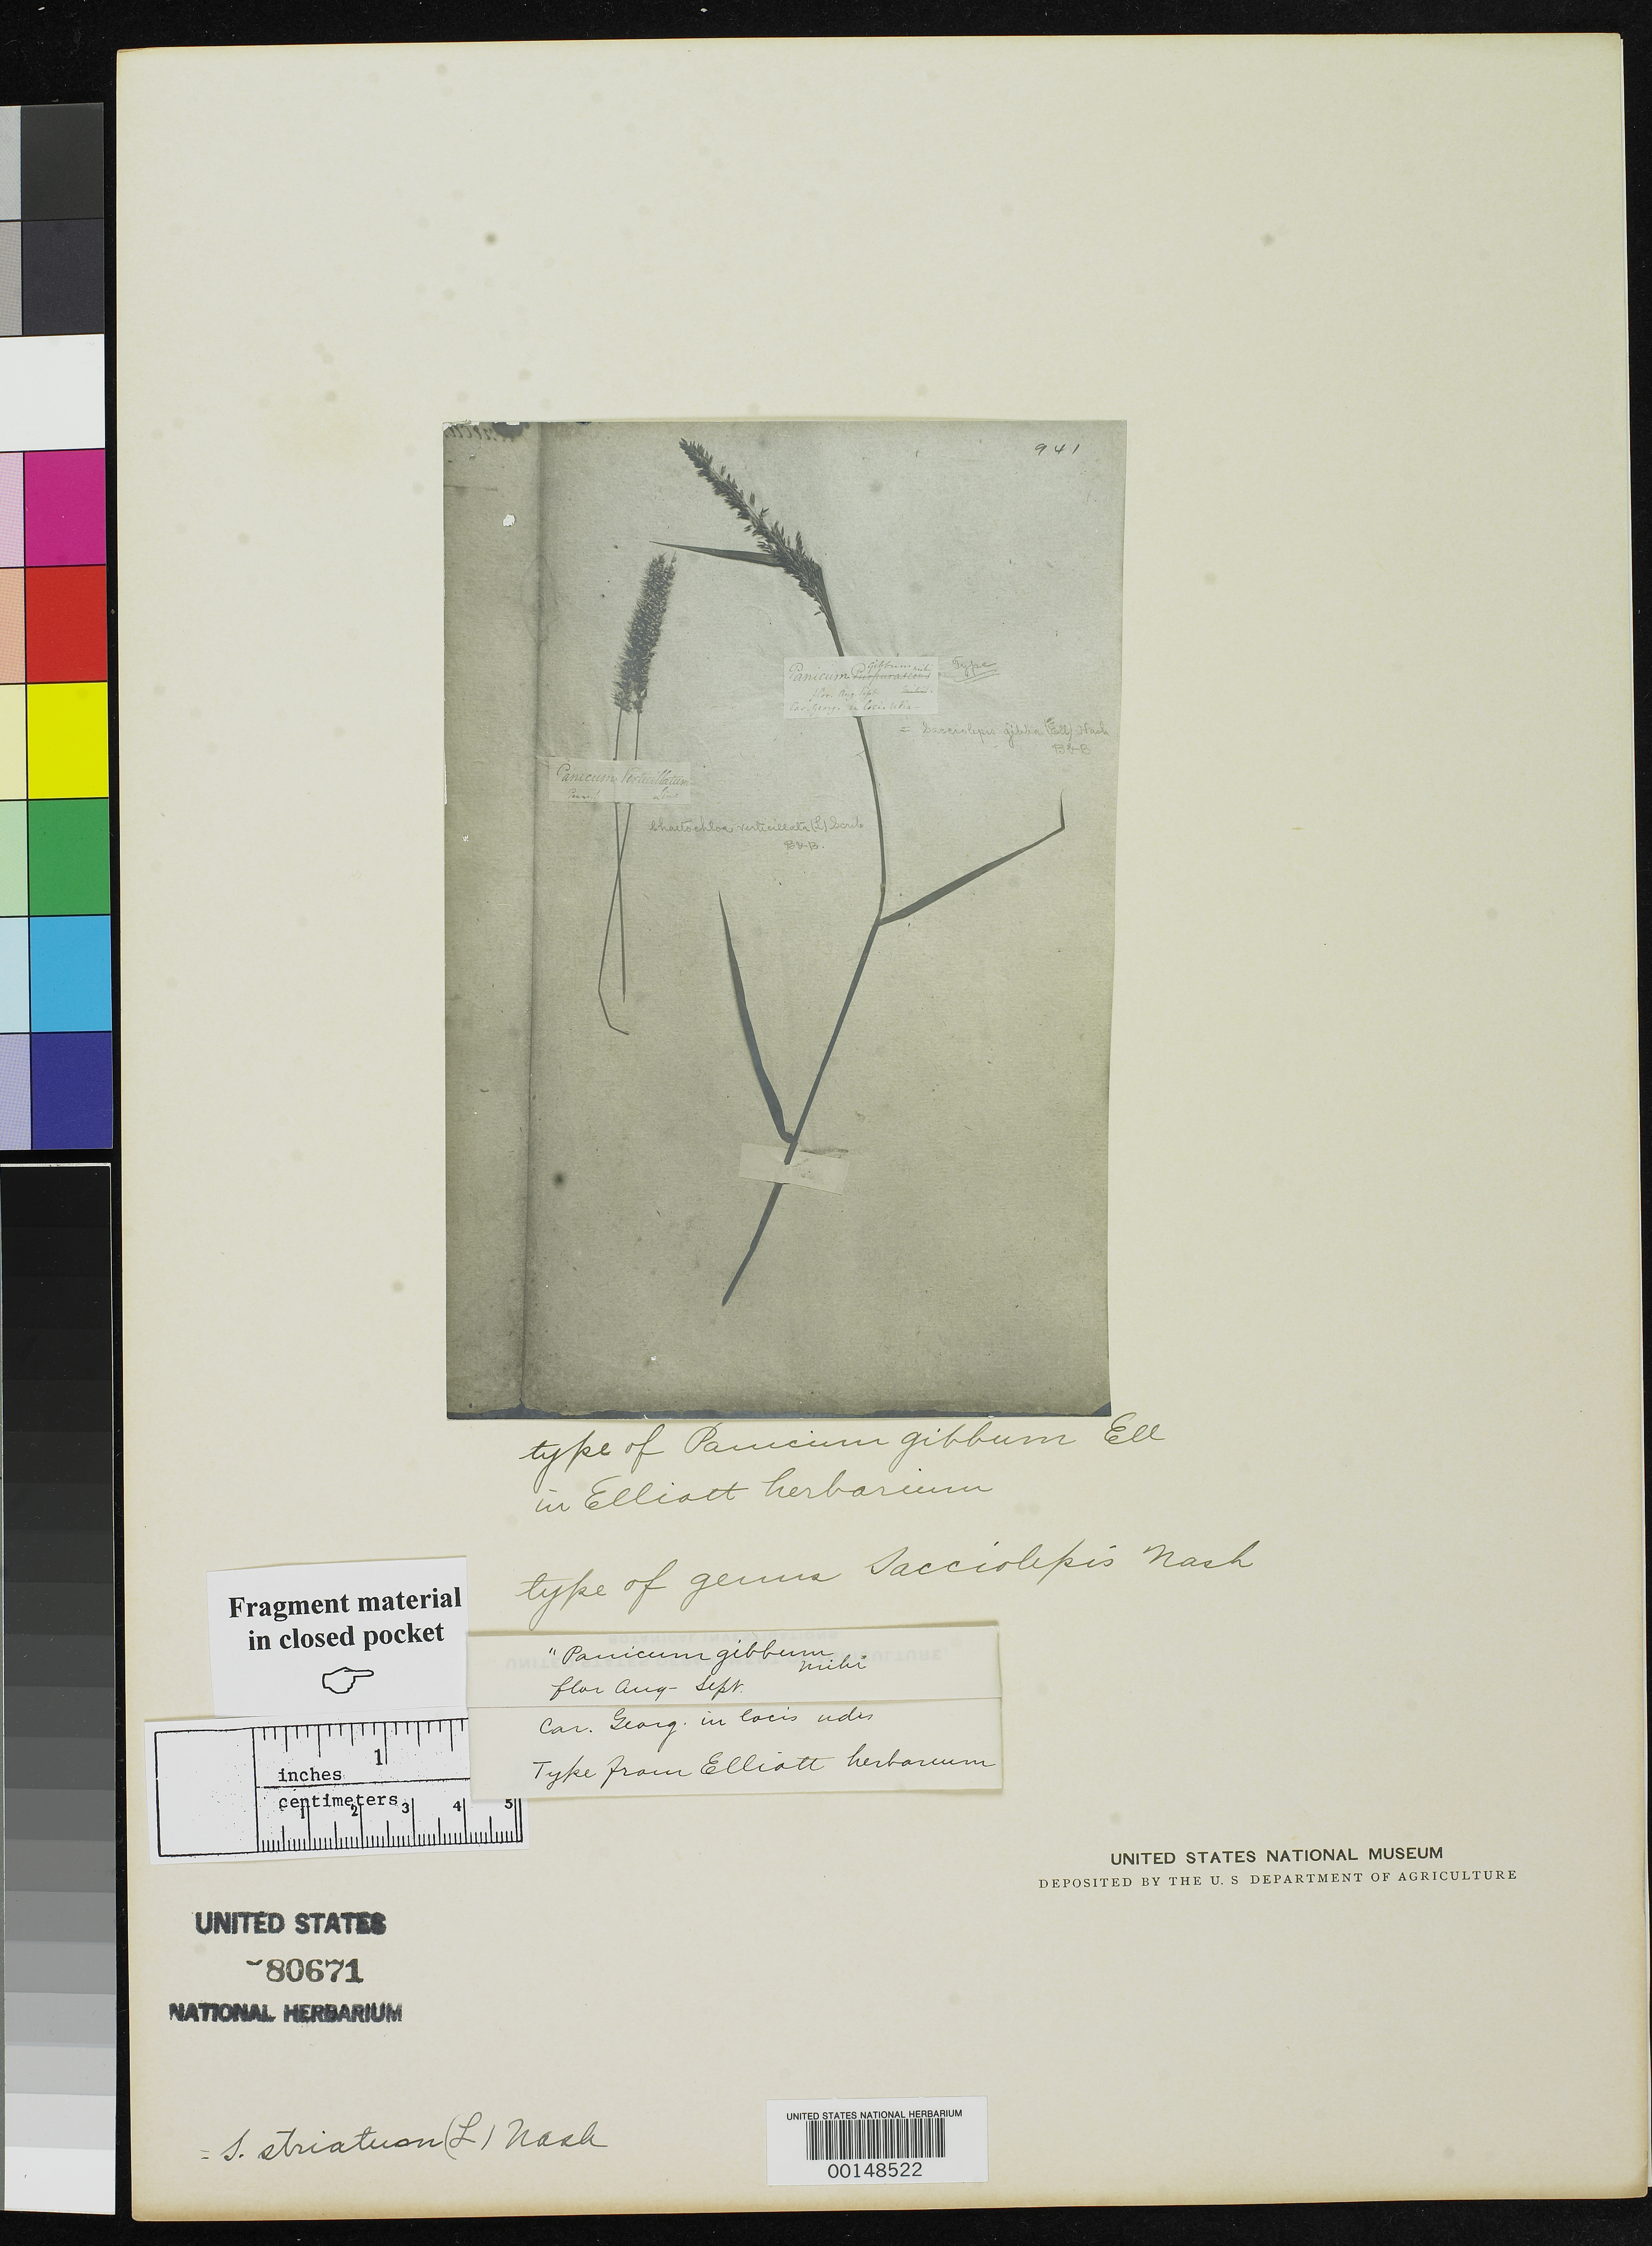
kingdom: Plantae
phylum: Tracheophyta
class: Liliopsida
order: Poales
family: Poaceae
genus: Panicum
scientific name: Panicum gibbum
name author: Elliott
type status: Type Fragment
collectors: S. Elliott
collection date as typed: Aug ---- to -- Sep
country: United States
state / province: Georgia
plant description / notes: Photograph and fragmentary material of type specimen ex herb. Elliott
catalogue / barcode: US 80671